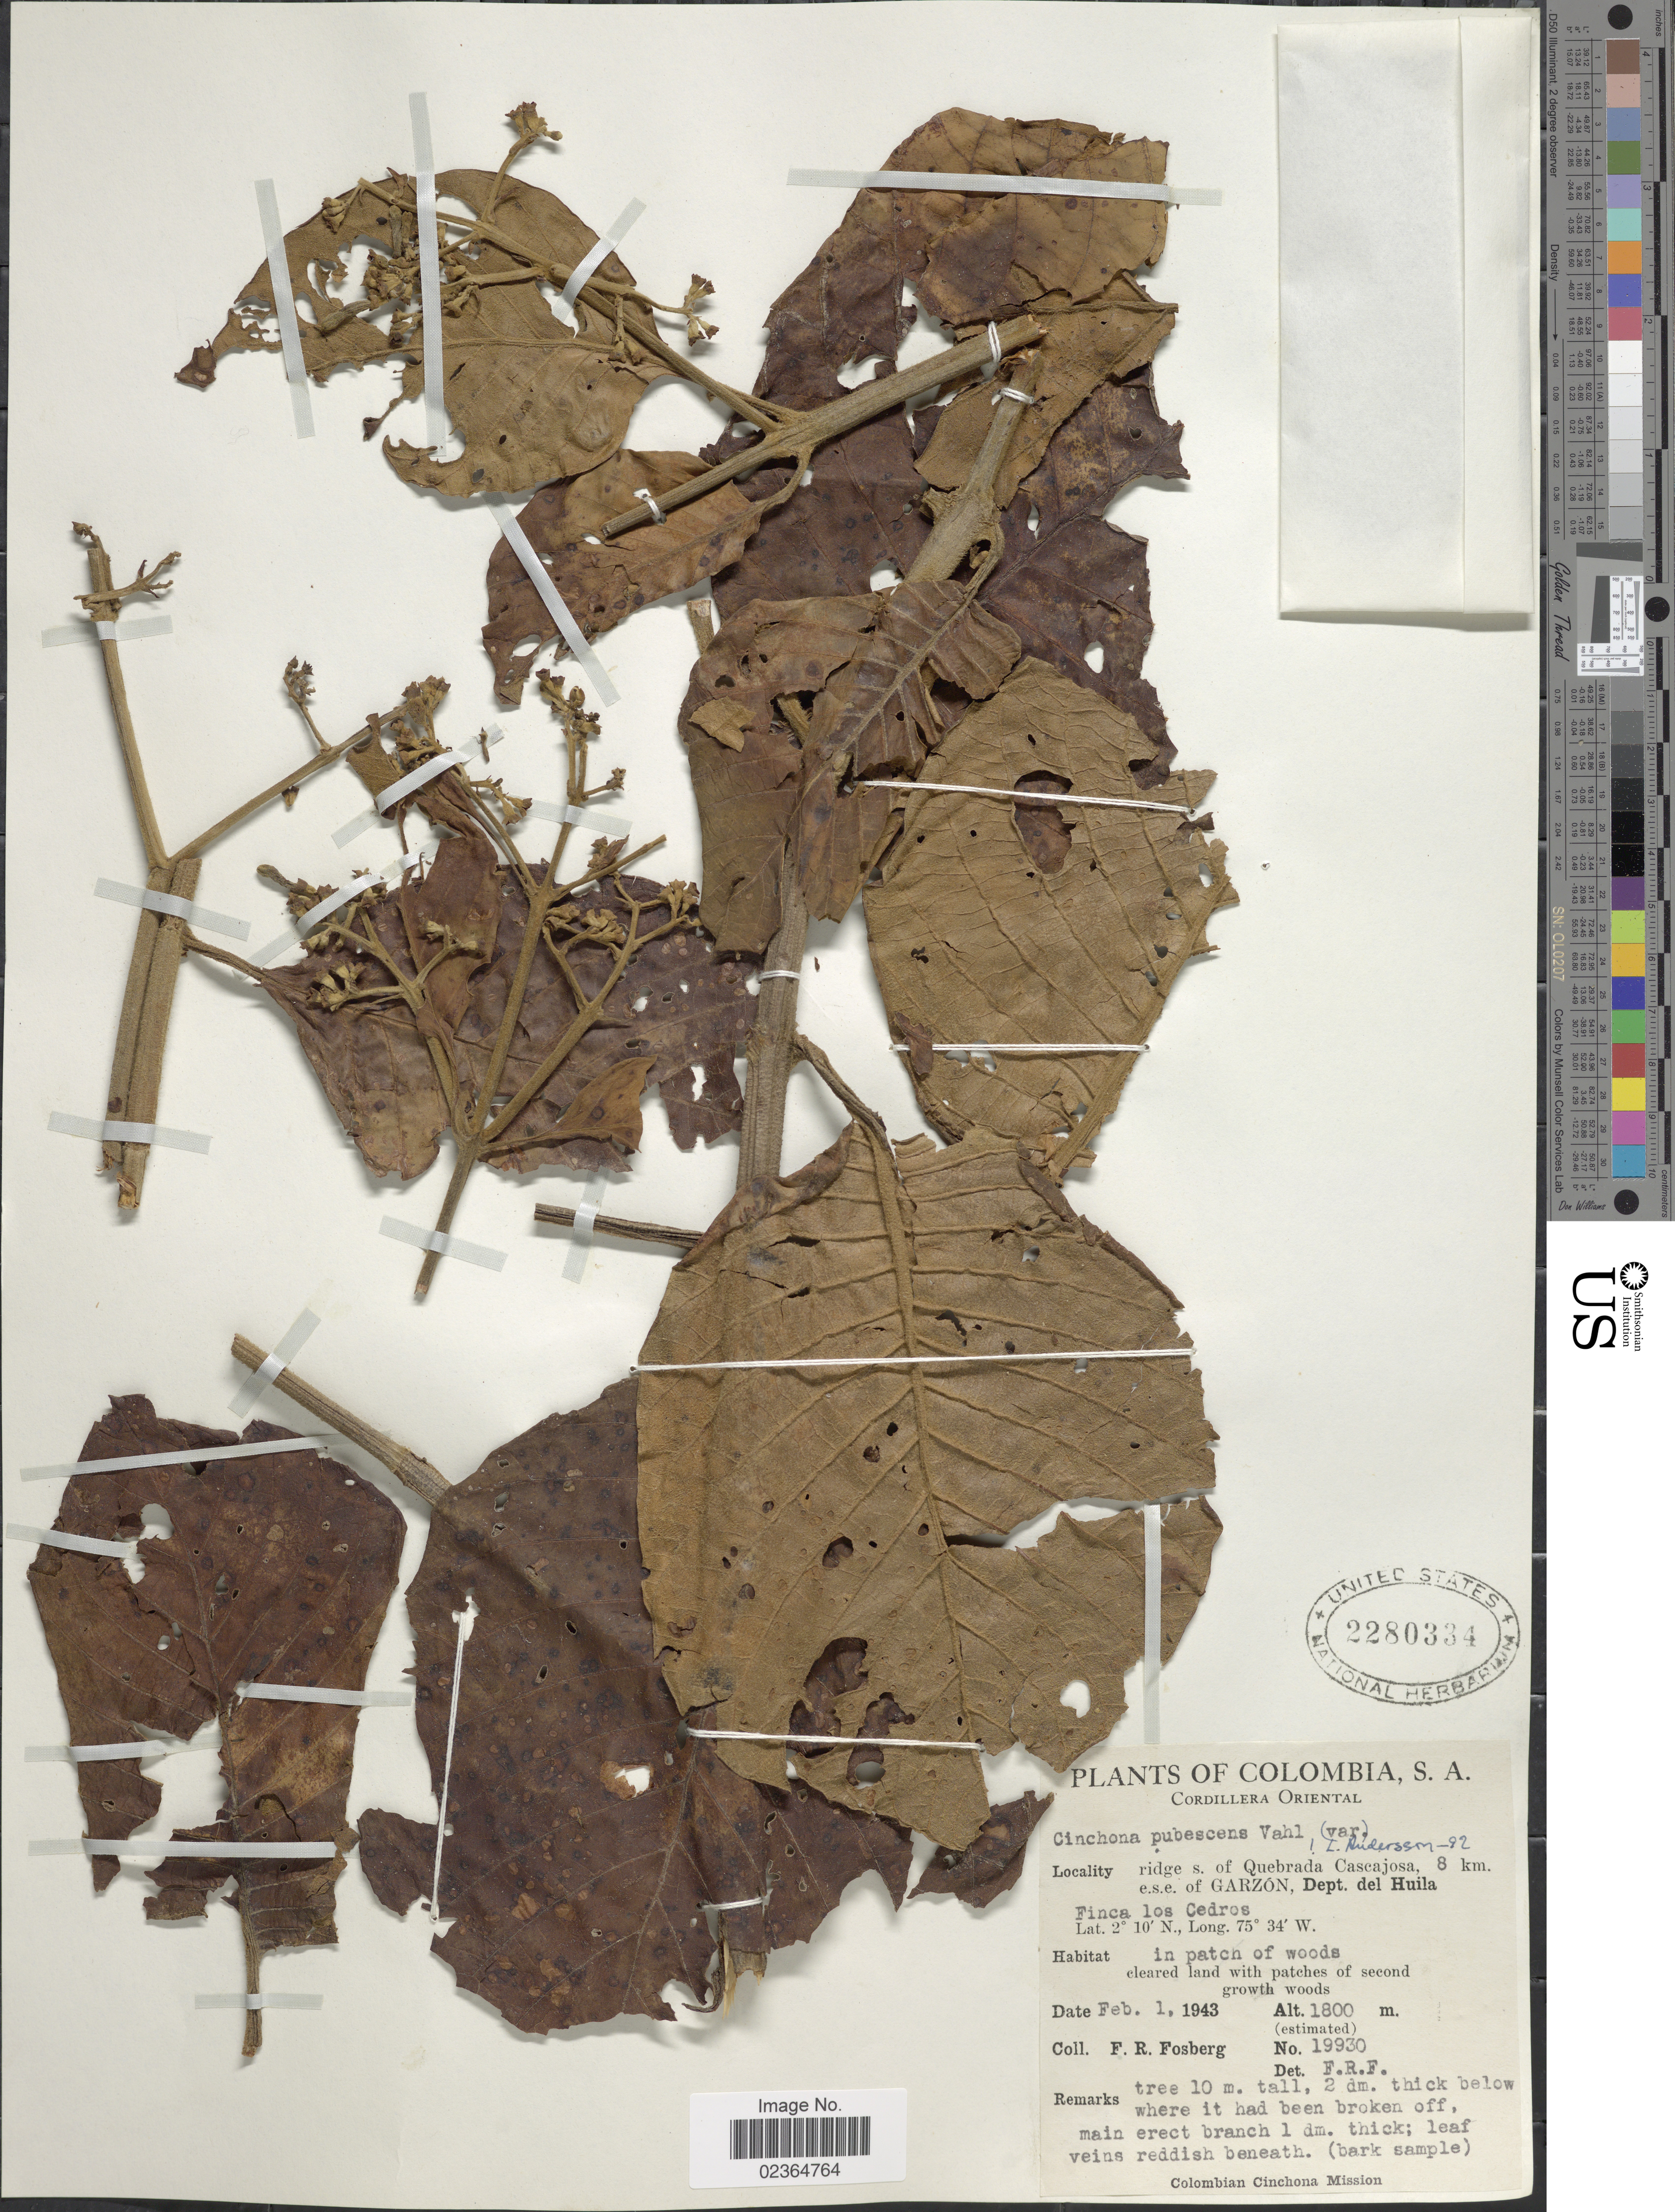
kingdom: Plantae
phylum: Tracheophyta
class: Magnoliopsida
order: Gentianales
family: Rubiaceae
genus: Cinchona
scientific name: Cinchona pubescens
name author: Vahl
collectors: F. R. Fosberg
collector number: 19930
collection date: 1943-02-01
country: Colombia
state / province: Huila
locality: Cordillera Oriental. ridge s. of Quebrada Cascajosa, 8 km. e.s.e. of Garzón. Finca los Cedros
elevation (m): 1800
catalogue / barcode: US 2280334